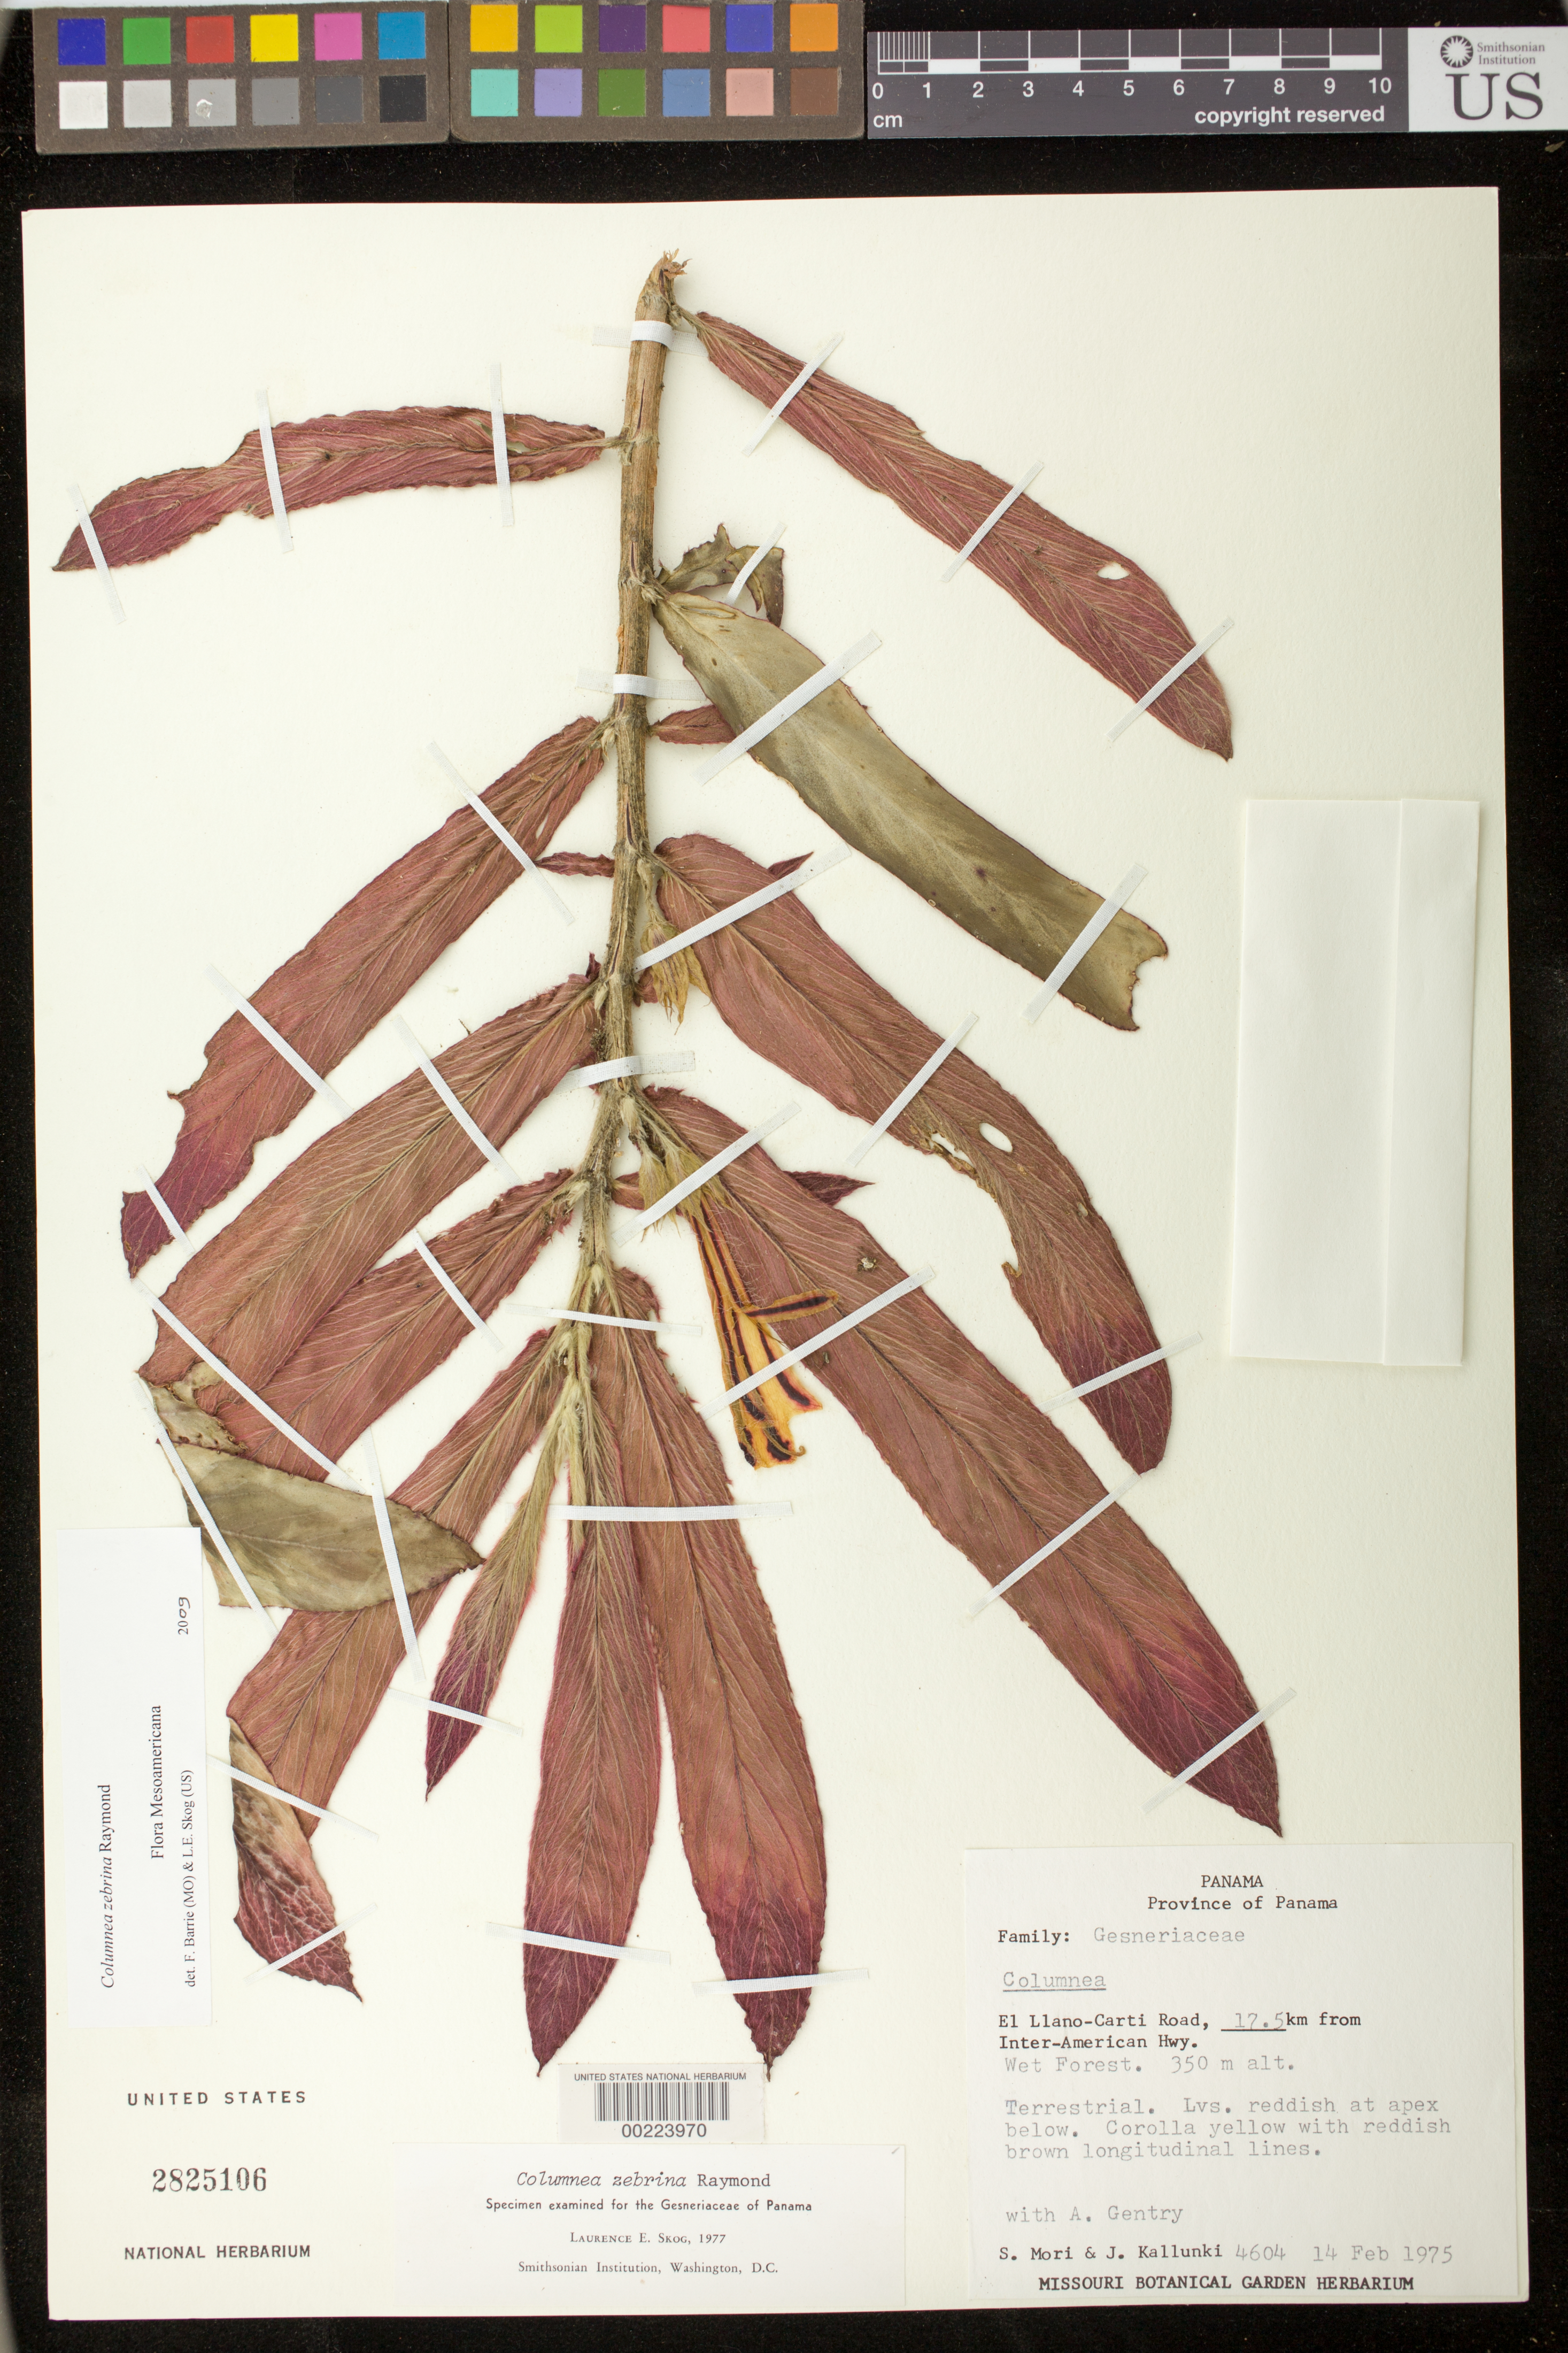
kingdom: Plantae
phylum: Tracheophyta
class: Magnoliopsida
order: Lamiales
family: Gesneriaceae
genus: Columnea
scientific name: Columnea zebrina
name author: Raymond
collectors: S. Mori, J. Kallunki & A. H. Gentry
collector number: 4604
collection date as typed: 14 Feb 1975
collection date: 1975-02-14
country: Panama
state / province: Panamá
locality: El Llano-Carti road, 17.5 km from Inter-american hwy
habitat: Wet forest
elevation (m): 350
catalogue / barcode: US 2825106